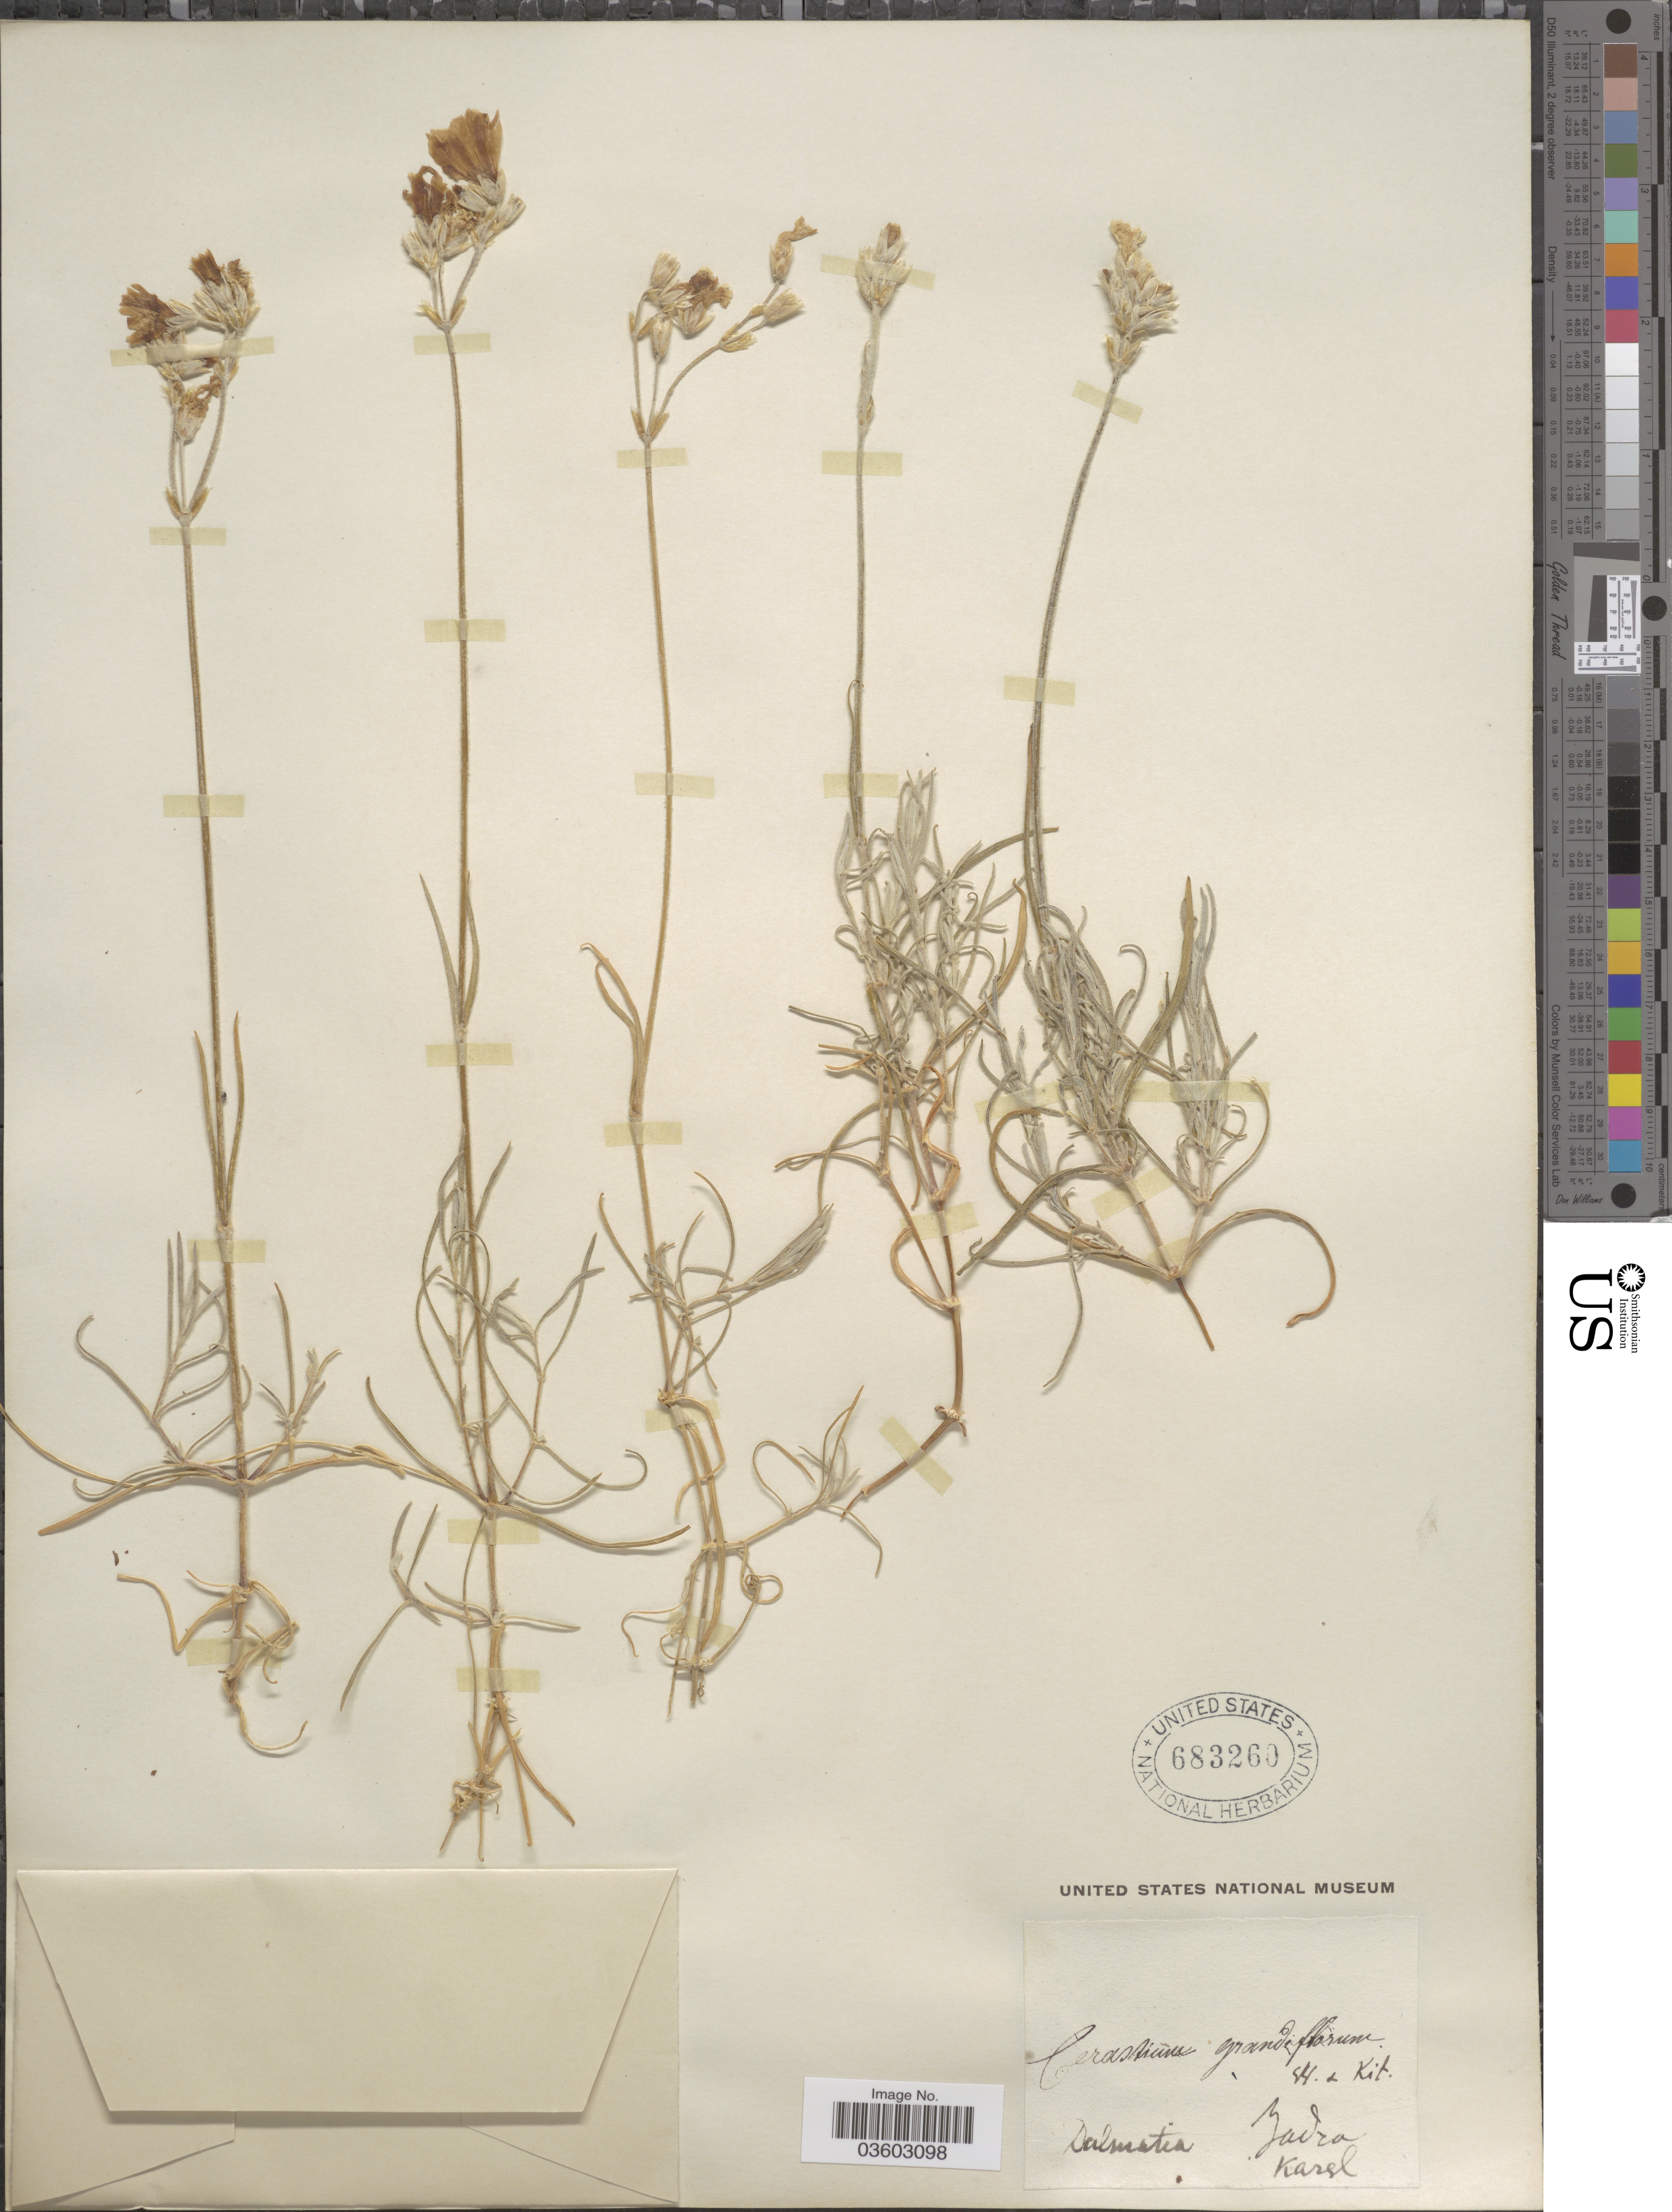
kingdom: Plantae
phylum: Tracheophyta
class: Magnoliopsida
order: Caryophyllales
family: Caryophyllaceae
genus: Cerastium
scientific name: Cerastium grandiflorum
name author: Waldst. & Kit.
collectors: Kargl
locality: Dalmatia. Jadra [interpreted] [unsure placement]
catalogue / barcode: US 683260